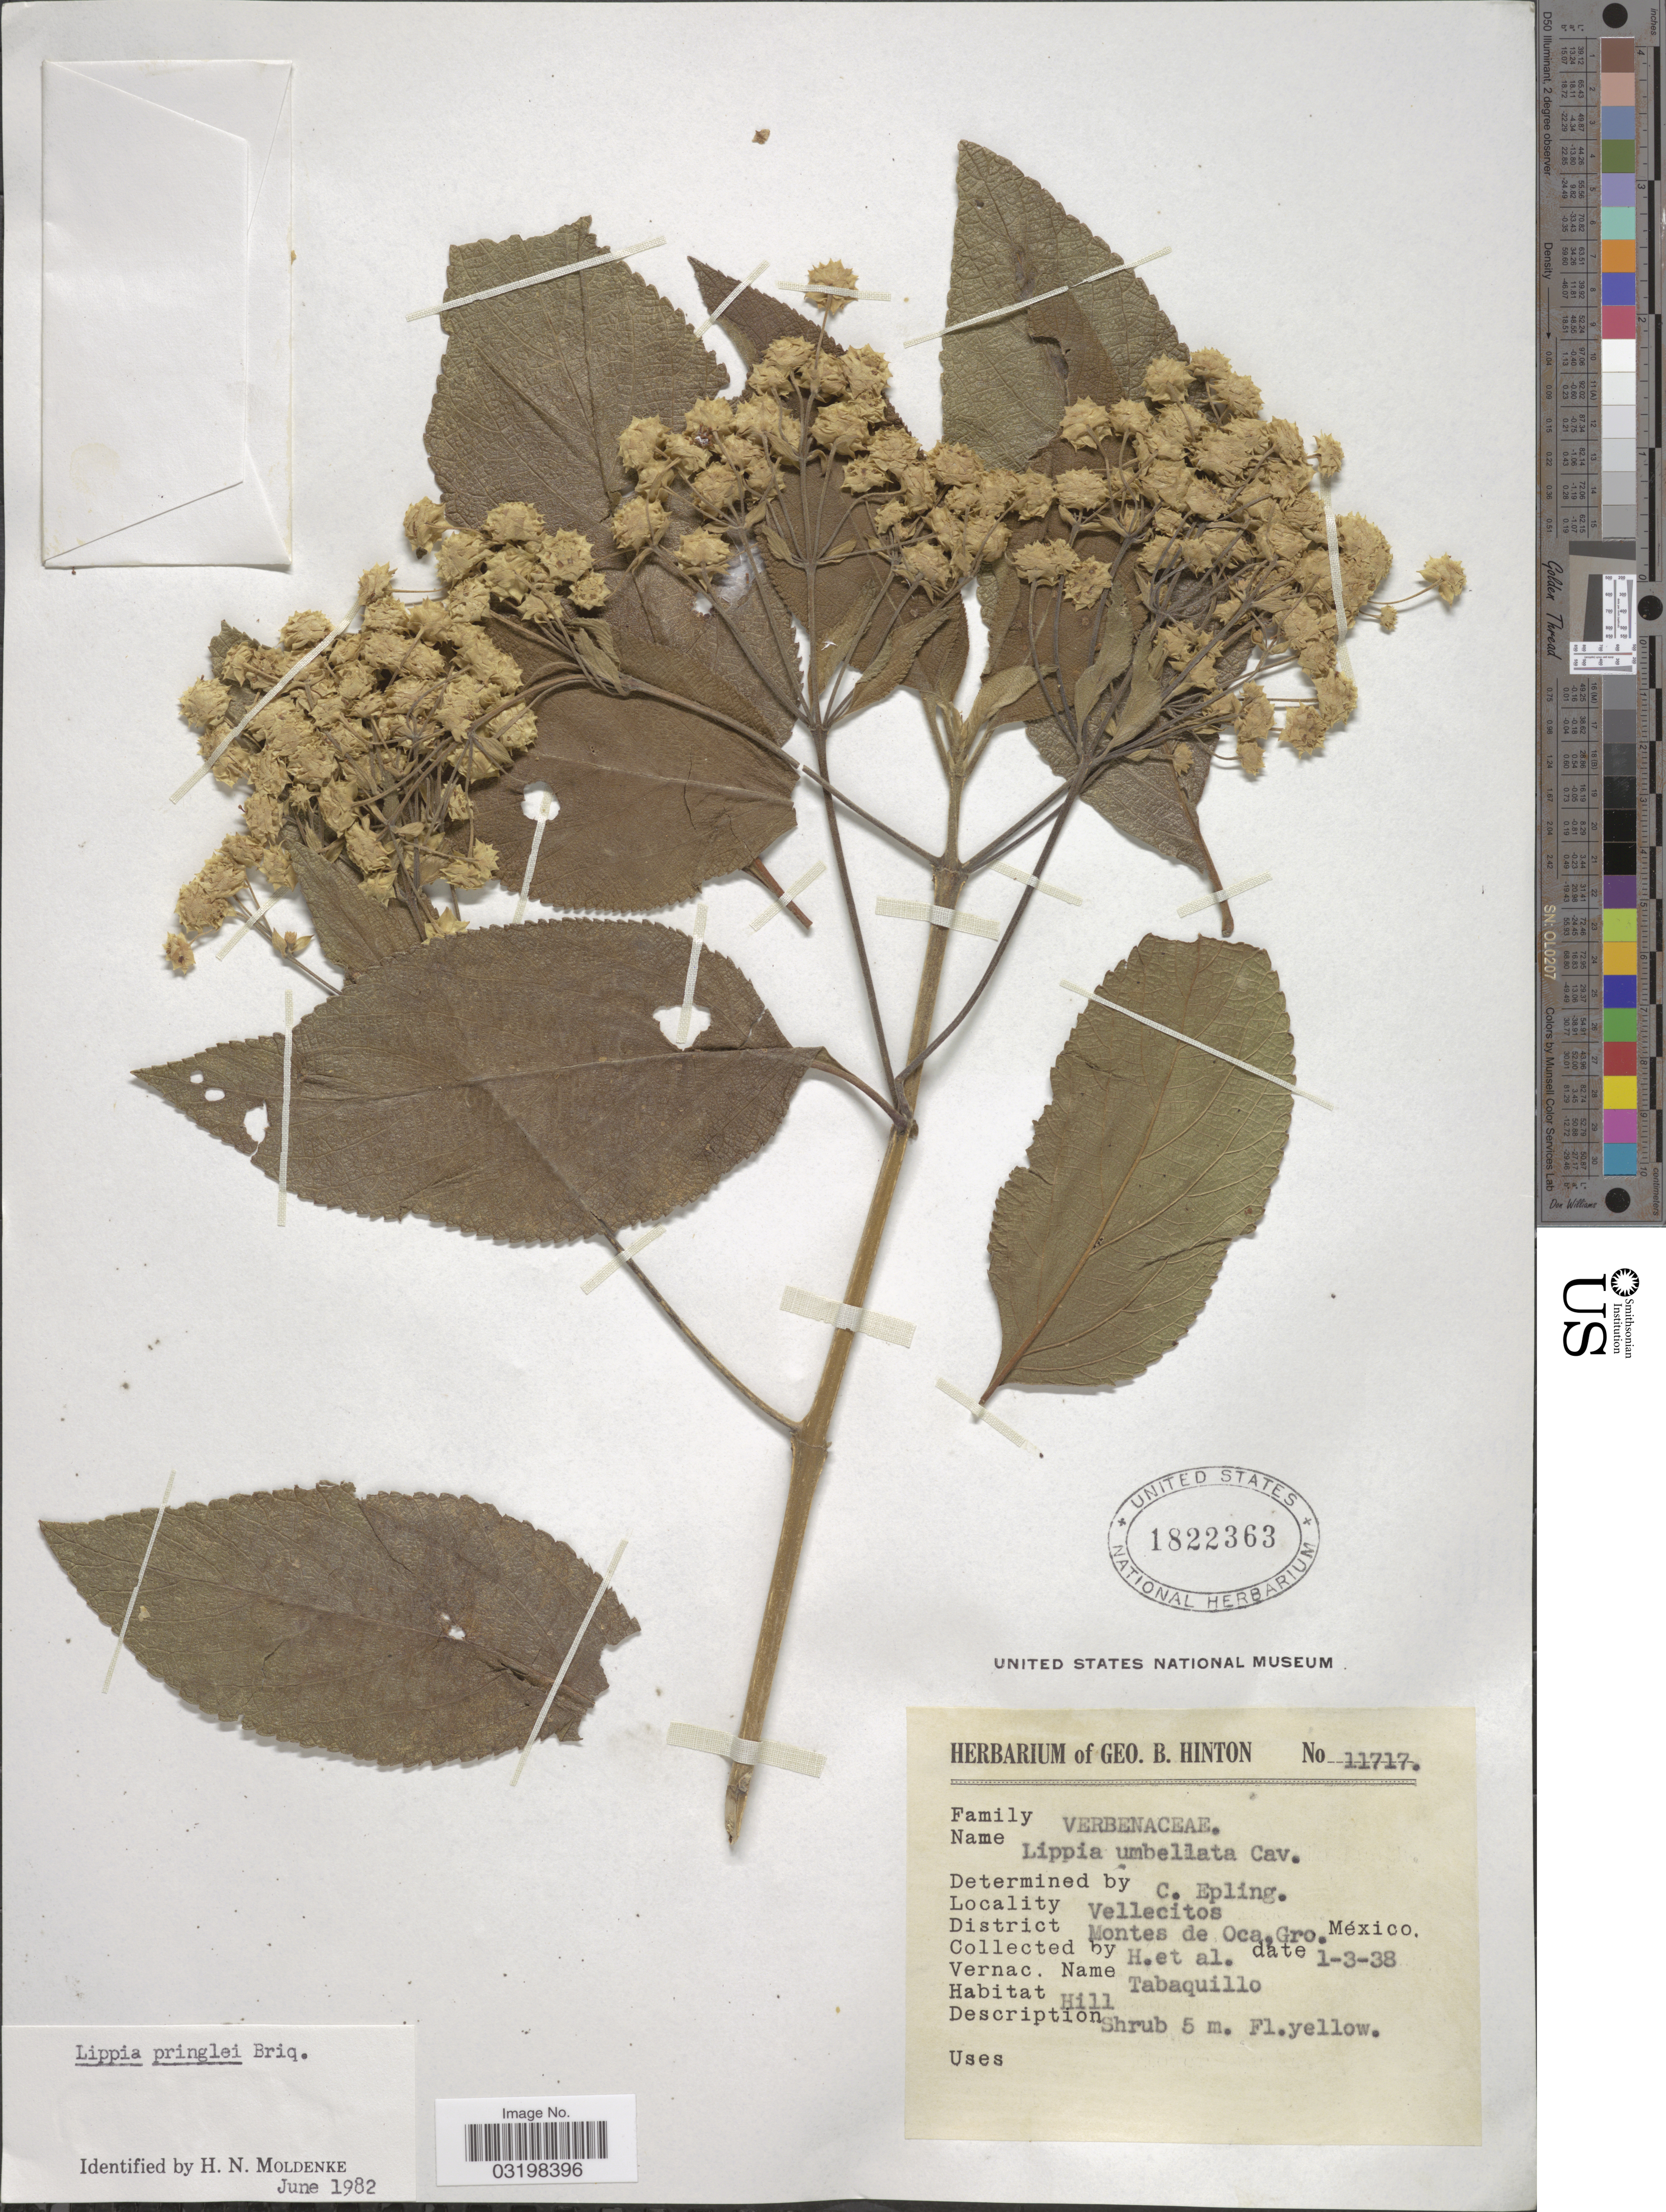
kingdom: Plantae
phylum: Tracheophyta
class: Magnoliopsida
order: Lamiales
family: Verbenaceae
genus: Lippia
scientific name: Lippia umbellata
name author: Cav.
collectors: G. B. Hinton & et al.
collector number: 11717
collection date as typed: Transcribed d/m/y: 1/3/38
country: Mexico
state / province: Guerrero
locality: Vellecitos. District Montes de Oca.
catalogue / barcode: US 1822363